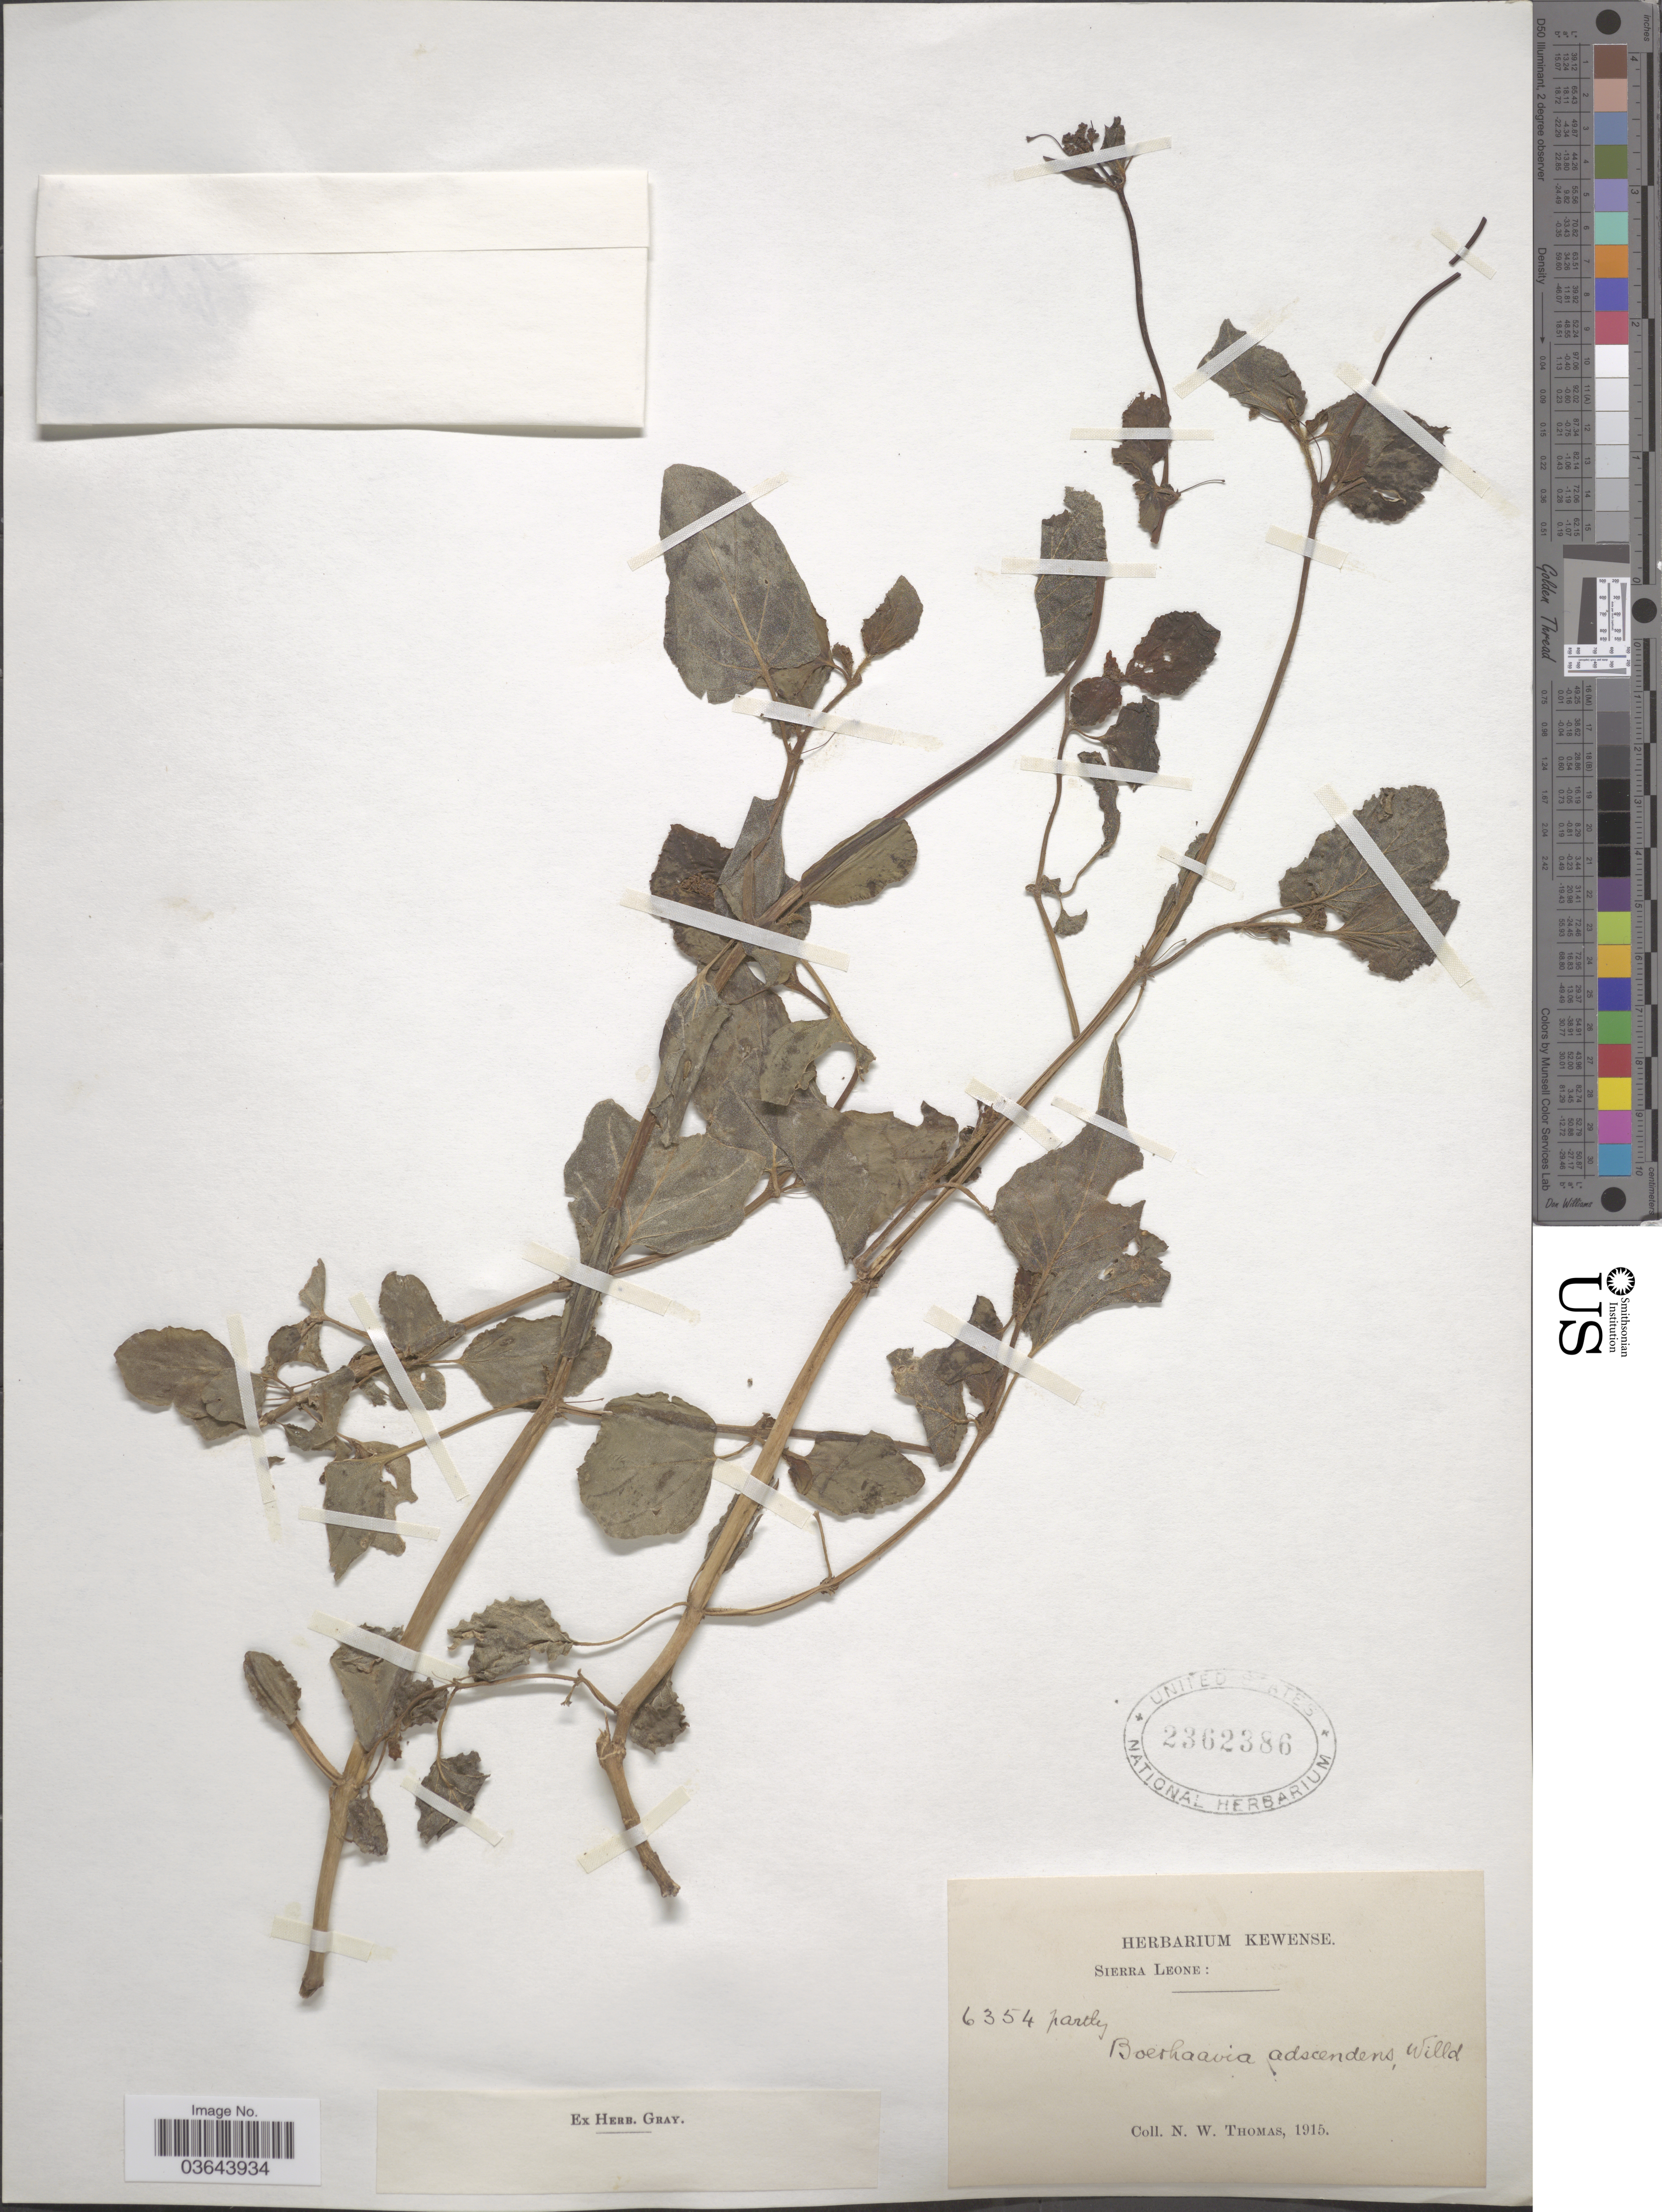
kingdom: Plantae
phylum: Tracheophyta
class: Magnoliopsida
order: Caryophyllales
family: Nyctaginaceae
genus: Boerhavia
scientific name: Boerhavia adscendens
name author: Willd.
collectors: N. Thomas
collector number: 6354 partly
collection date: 1915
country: Sierra Leone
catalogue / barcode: US 2362386